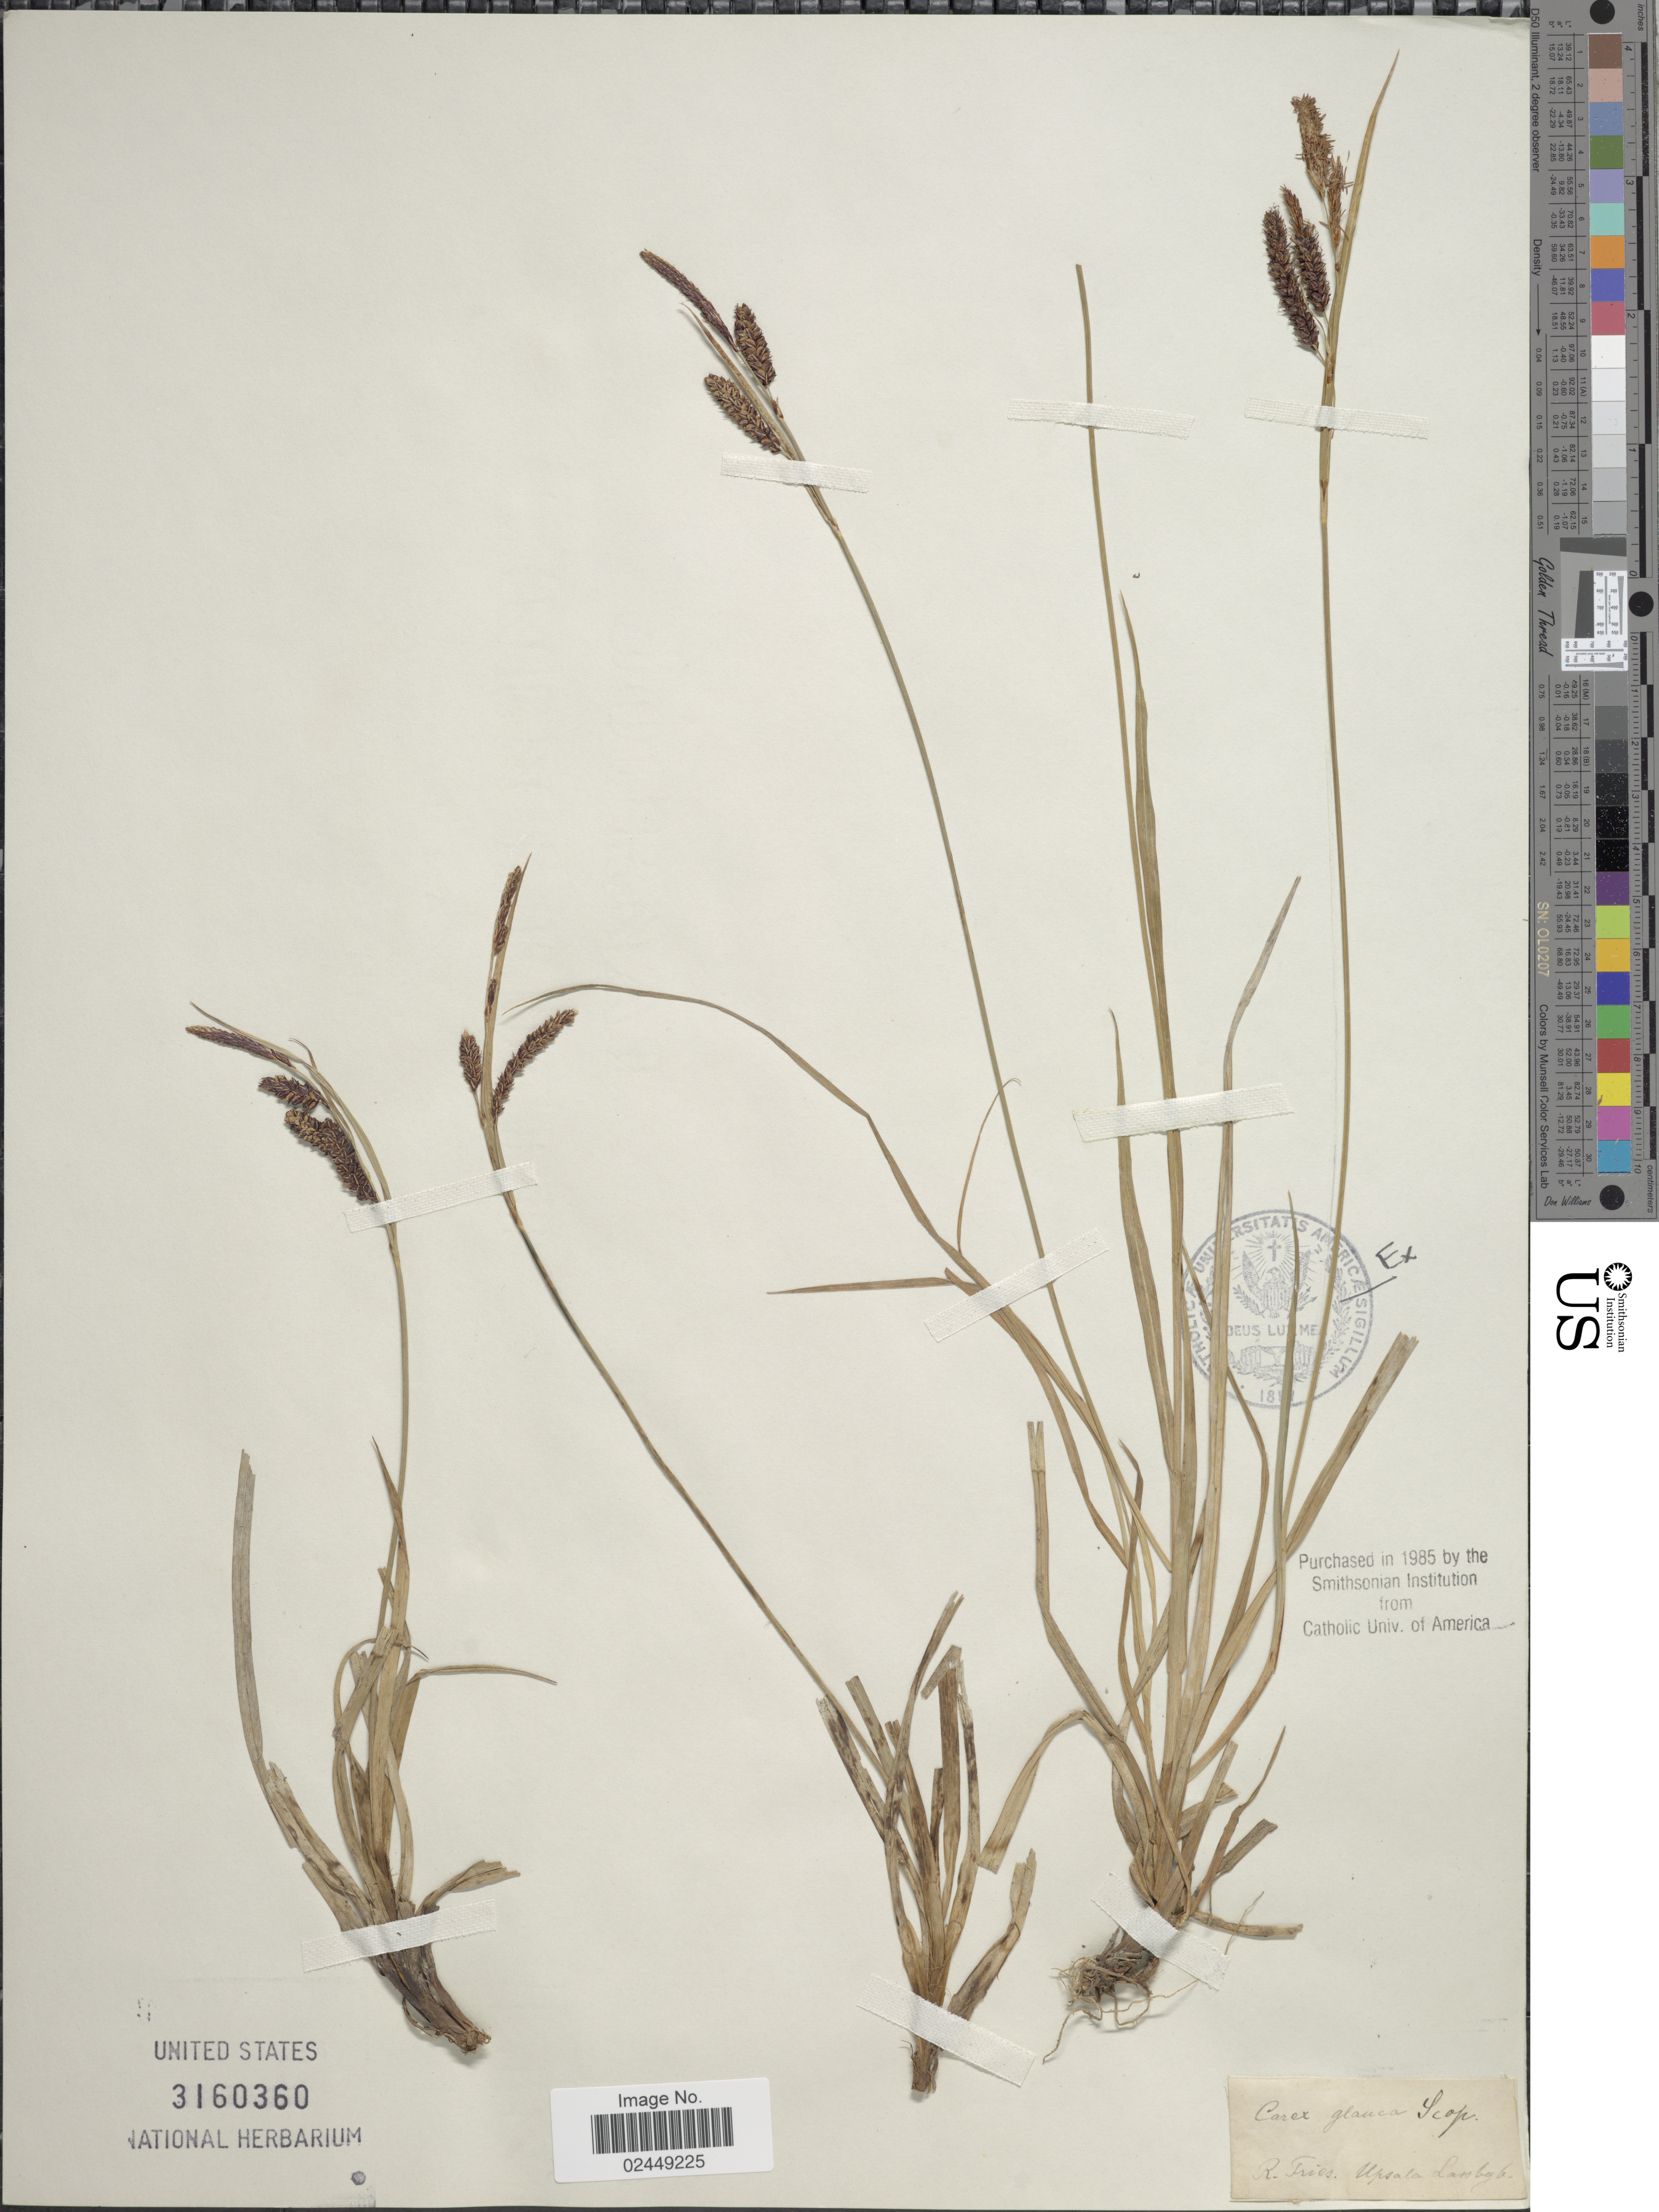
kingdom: Plantae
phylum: Tracheophyta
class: Liliopsida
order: Poales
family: Cyperaceae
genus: Carex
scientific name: Carex flacca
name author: Schreb.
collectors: R. E. Fries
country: Sweden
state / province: Uppsala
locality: Upsala, Lansby.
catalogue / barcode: US 3160360